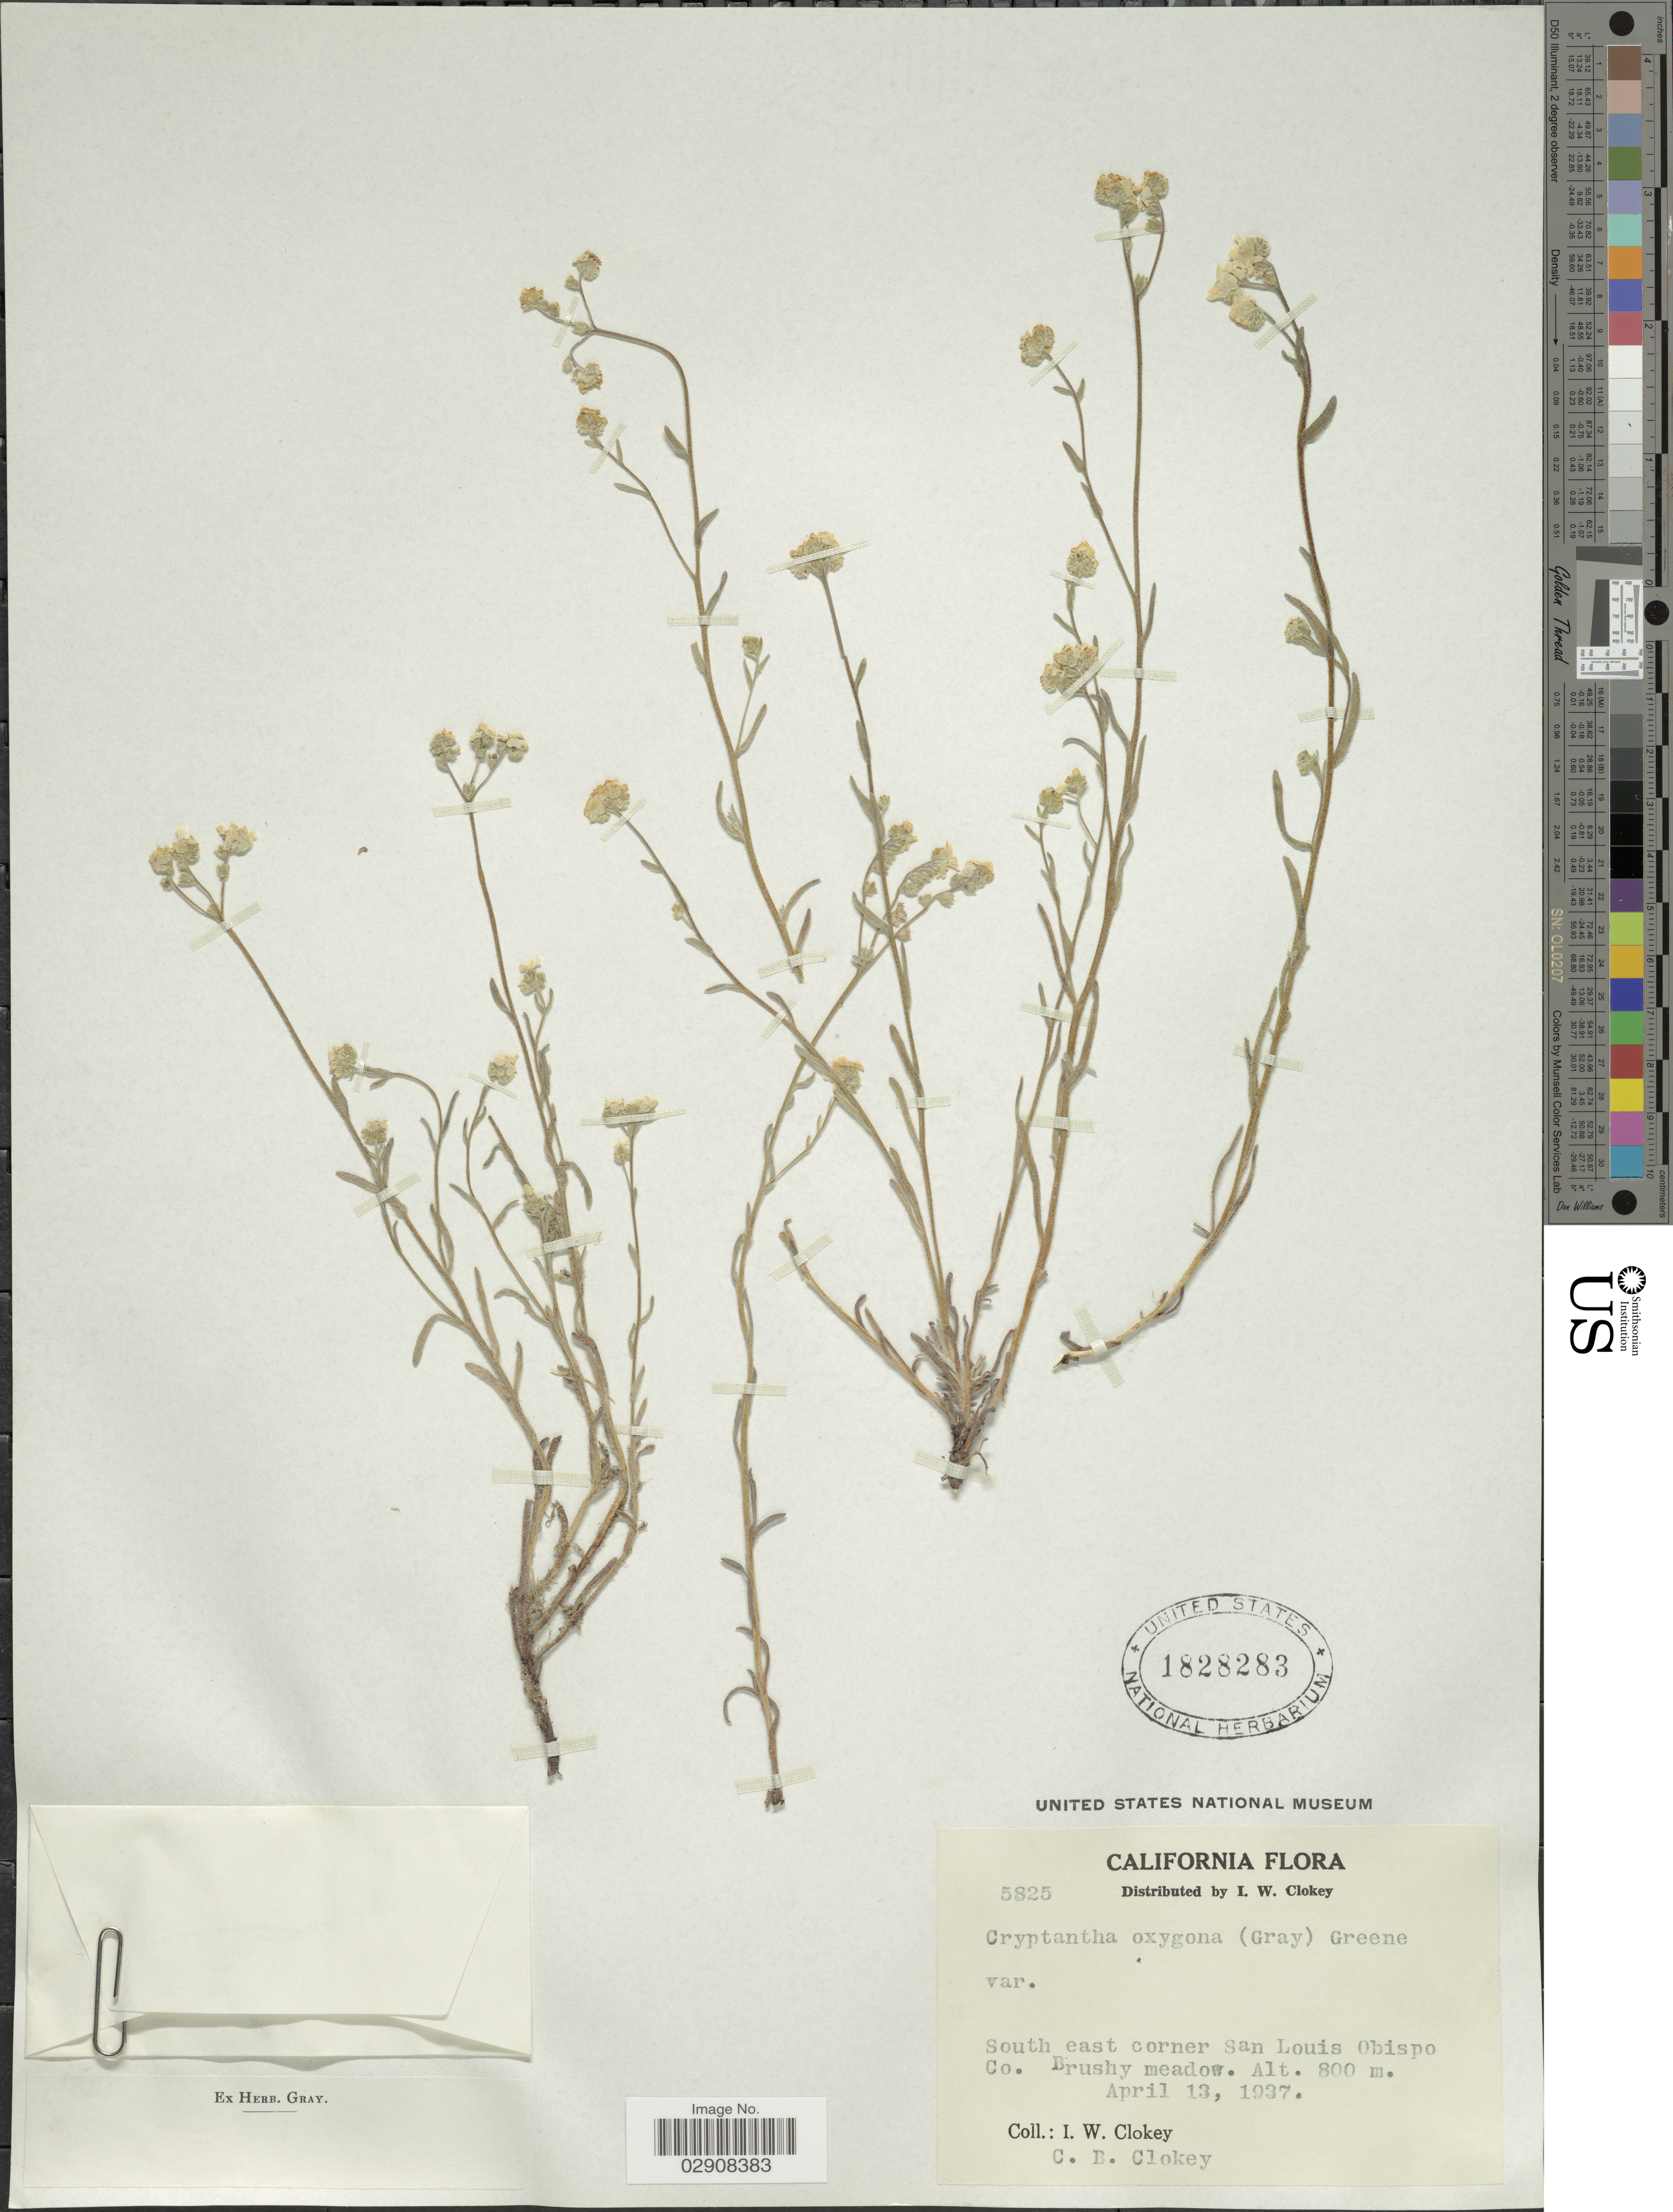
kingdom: Plantae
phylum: Tracheophyta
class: Magnoliopsida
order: Boraginales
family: Boraginaceae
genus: Cryptantha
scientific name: Cryptantha oxygona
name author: (A. Gray) S.W. Greene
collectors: I. W. Clokey & C. Clokey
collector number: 5825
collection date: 1937-04-13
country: United States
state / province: California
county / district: San Luis Obispo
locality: South east corner San Luis Obispo Co. Brushy meadow.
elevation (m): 800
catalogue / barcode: US 1828283